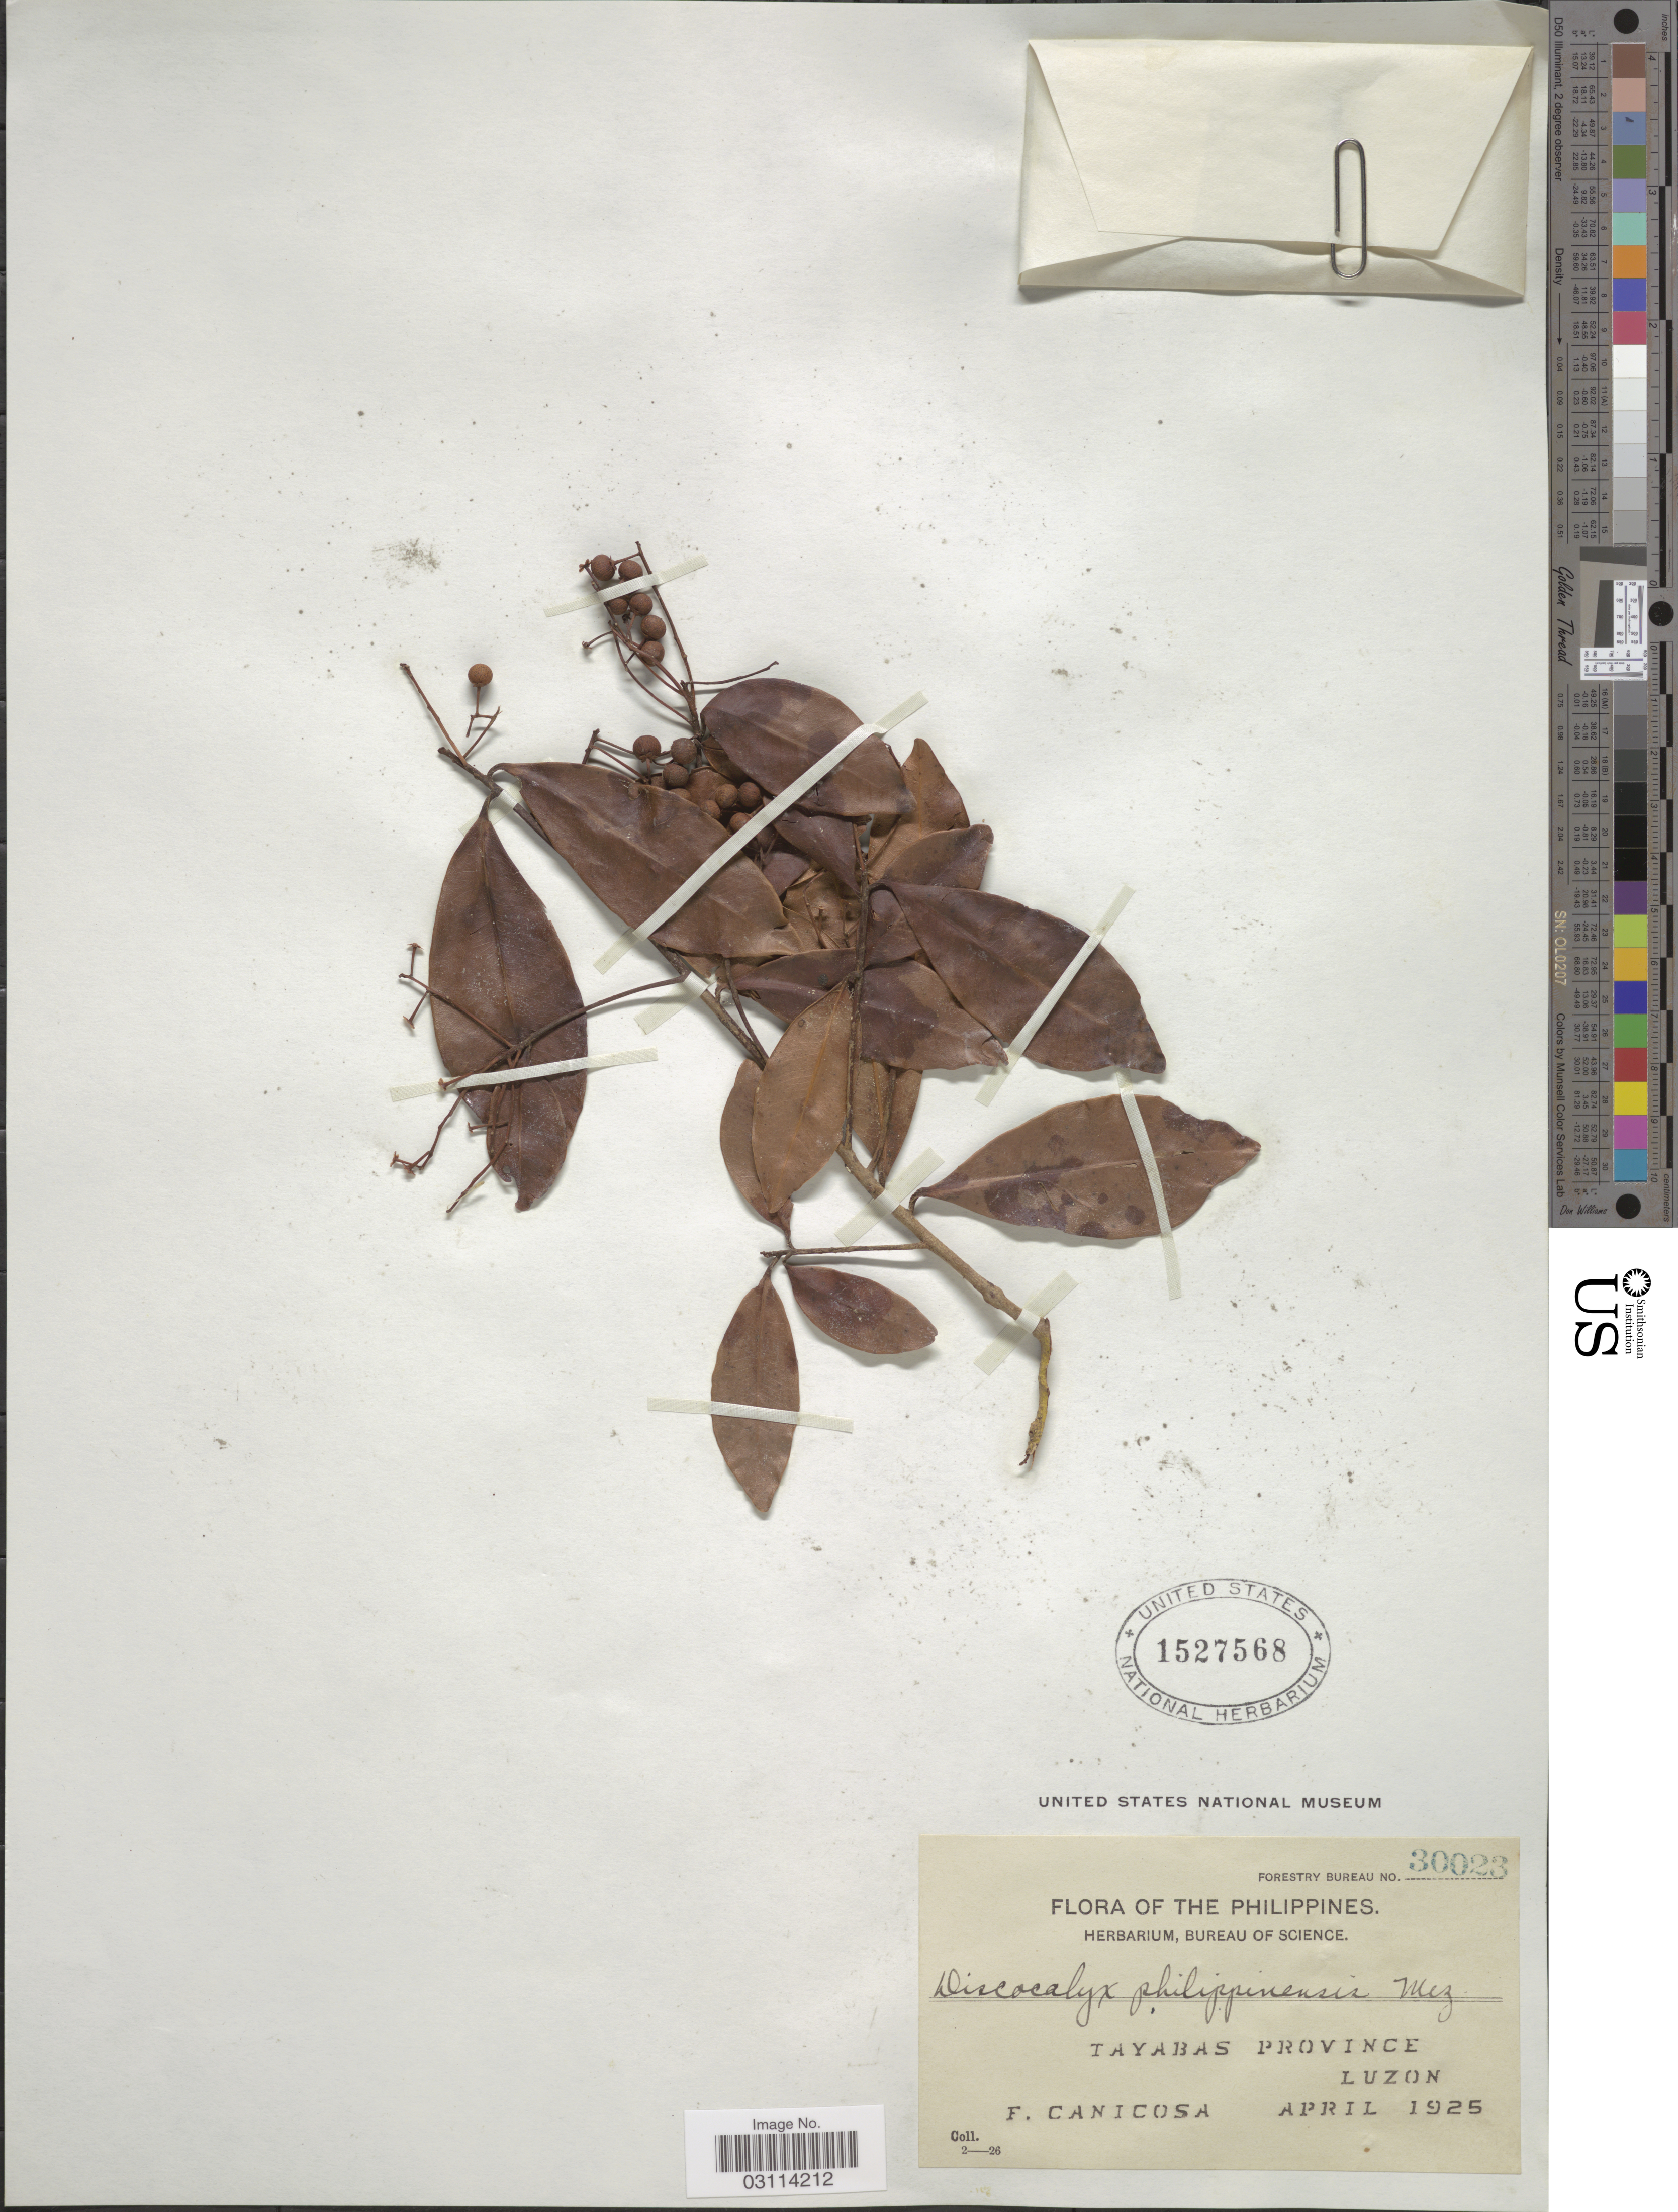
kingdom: Plantae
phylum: Tracheophyta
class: Magnoliopsida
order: Ericales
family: Primulaceae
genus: Discocalyx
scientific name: Discocalyx philippinensis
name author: (A. DC.) Mez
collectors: F. Canicosa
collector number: Forestry Bureau 30023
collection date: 1925-04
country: Philippines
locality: Tayabas Province, Luzon.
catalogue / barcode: US 1527568